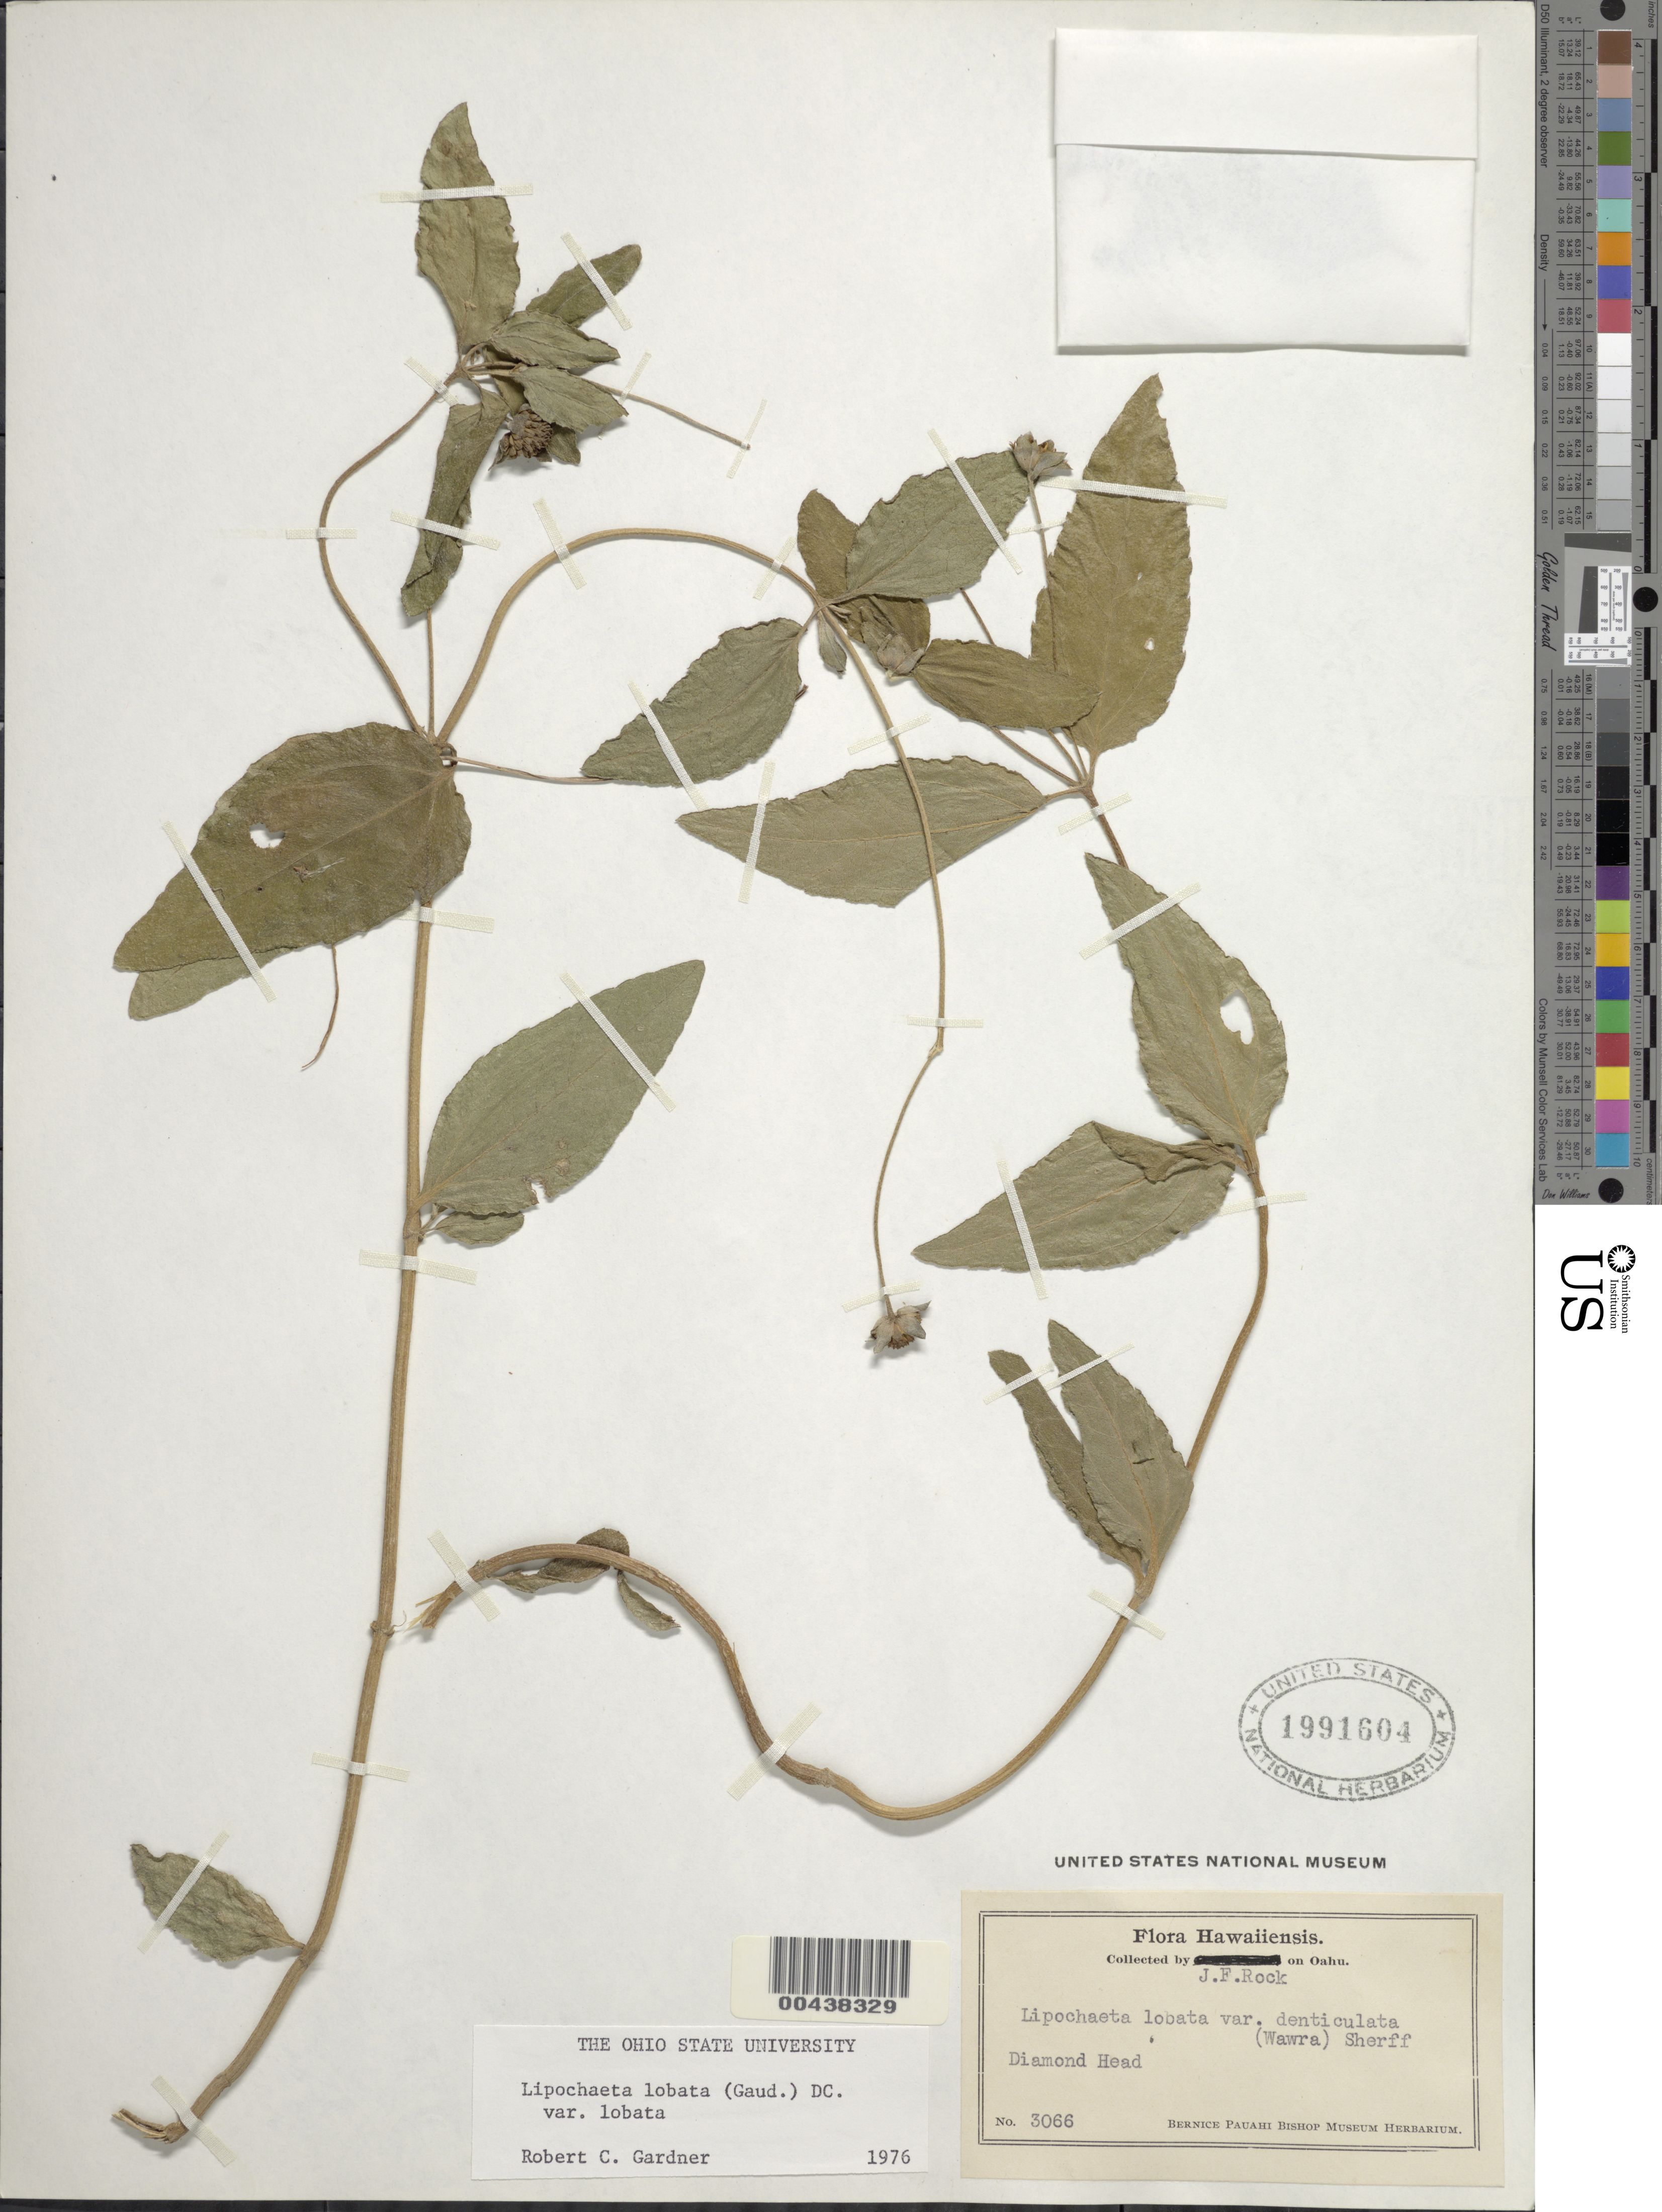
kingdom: Plantae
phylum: Tracheophyta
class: Magnoliopsida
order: Asterales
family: Asteraceae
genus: Lipochaeta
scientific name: Lipochaeta lobata var. lobata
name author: (Gaudich.) DC.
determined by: Gardner, R. C.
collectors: J. F. Rock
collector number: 3066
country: United States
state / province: Hawaii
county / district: Honolulu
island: Oahu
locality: Diamond Head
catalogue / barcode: US 1991604